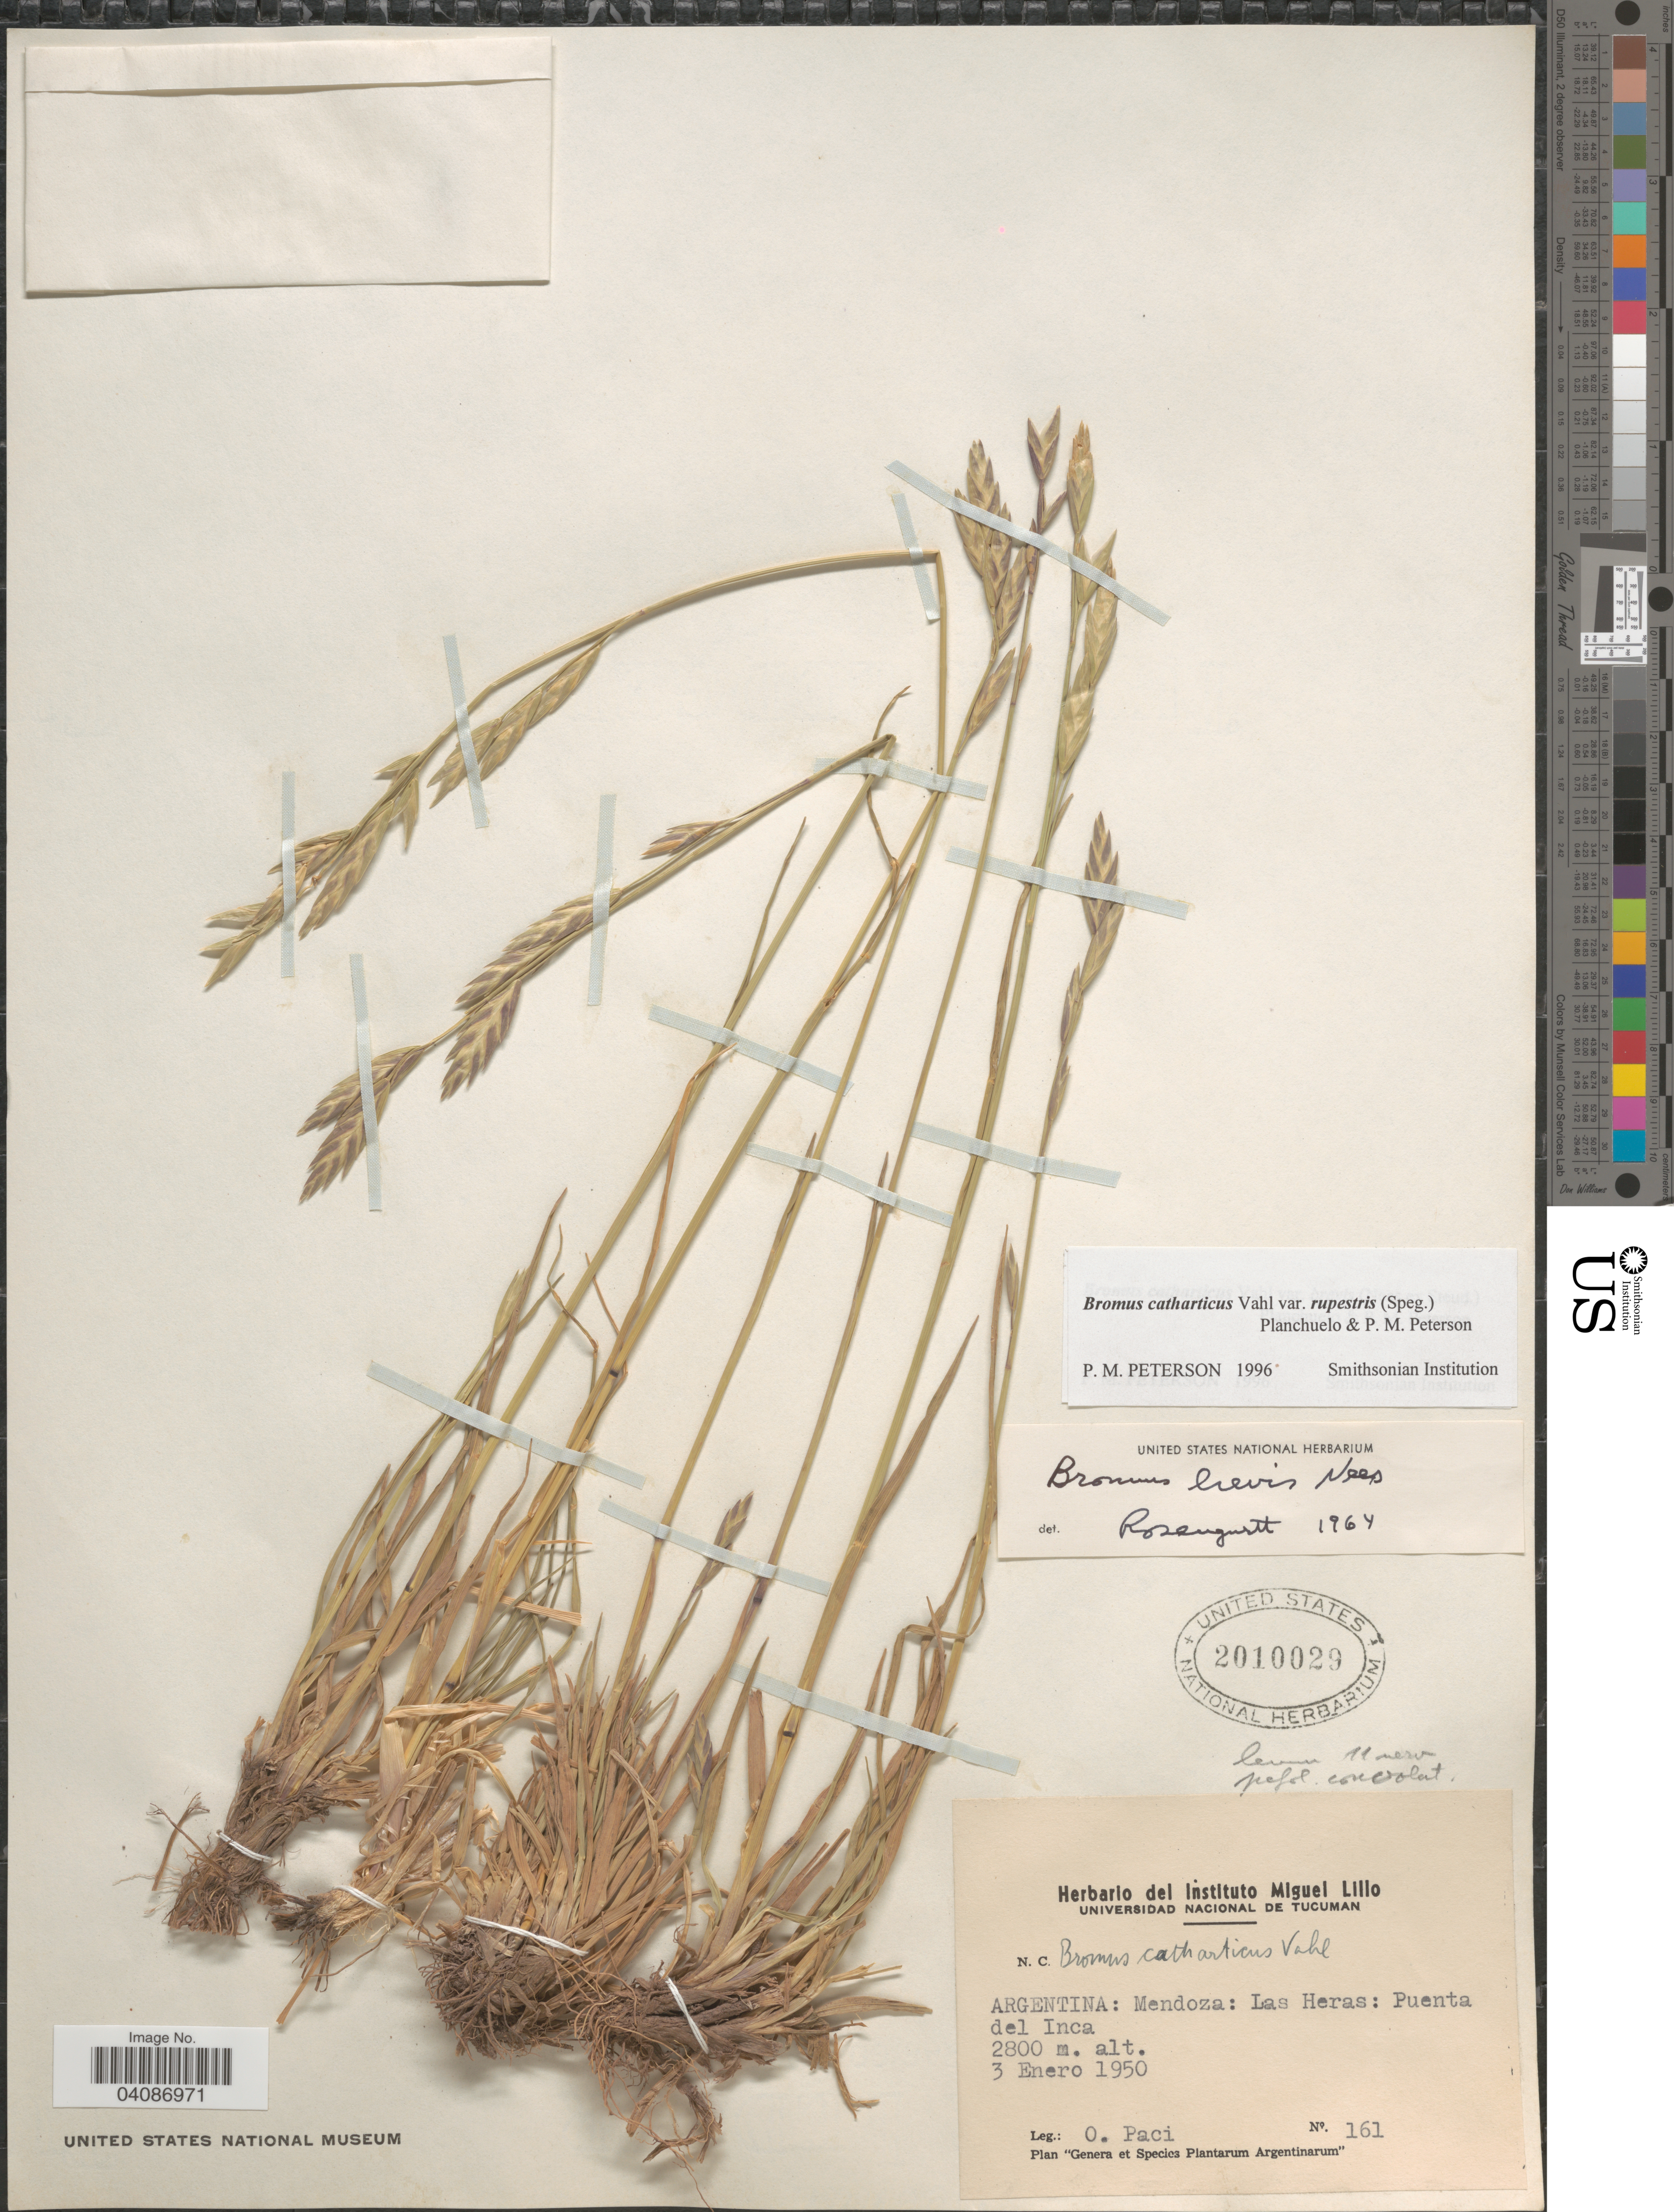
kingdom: Plantae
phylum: Tracheophyta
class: Liliopsida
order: Poales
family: Poaceae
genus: Bromus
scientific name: Bromus catharticus var. rupestris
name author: Planchuelo & P.M. Peterson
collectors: O. Paci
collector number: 161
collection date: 1950-01-03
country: Argentina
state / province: Mendoza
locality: Las Heras: Puenta del Inca.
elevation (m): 2800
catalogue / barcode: US 2010029